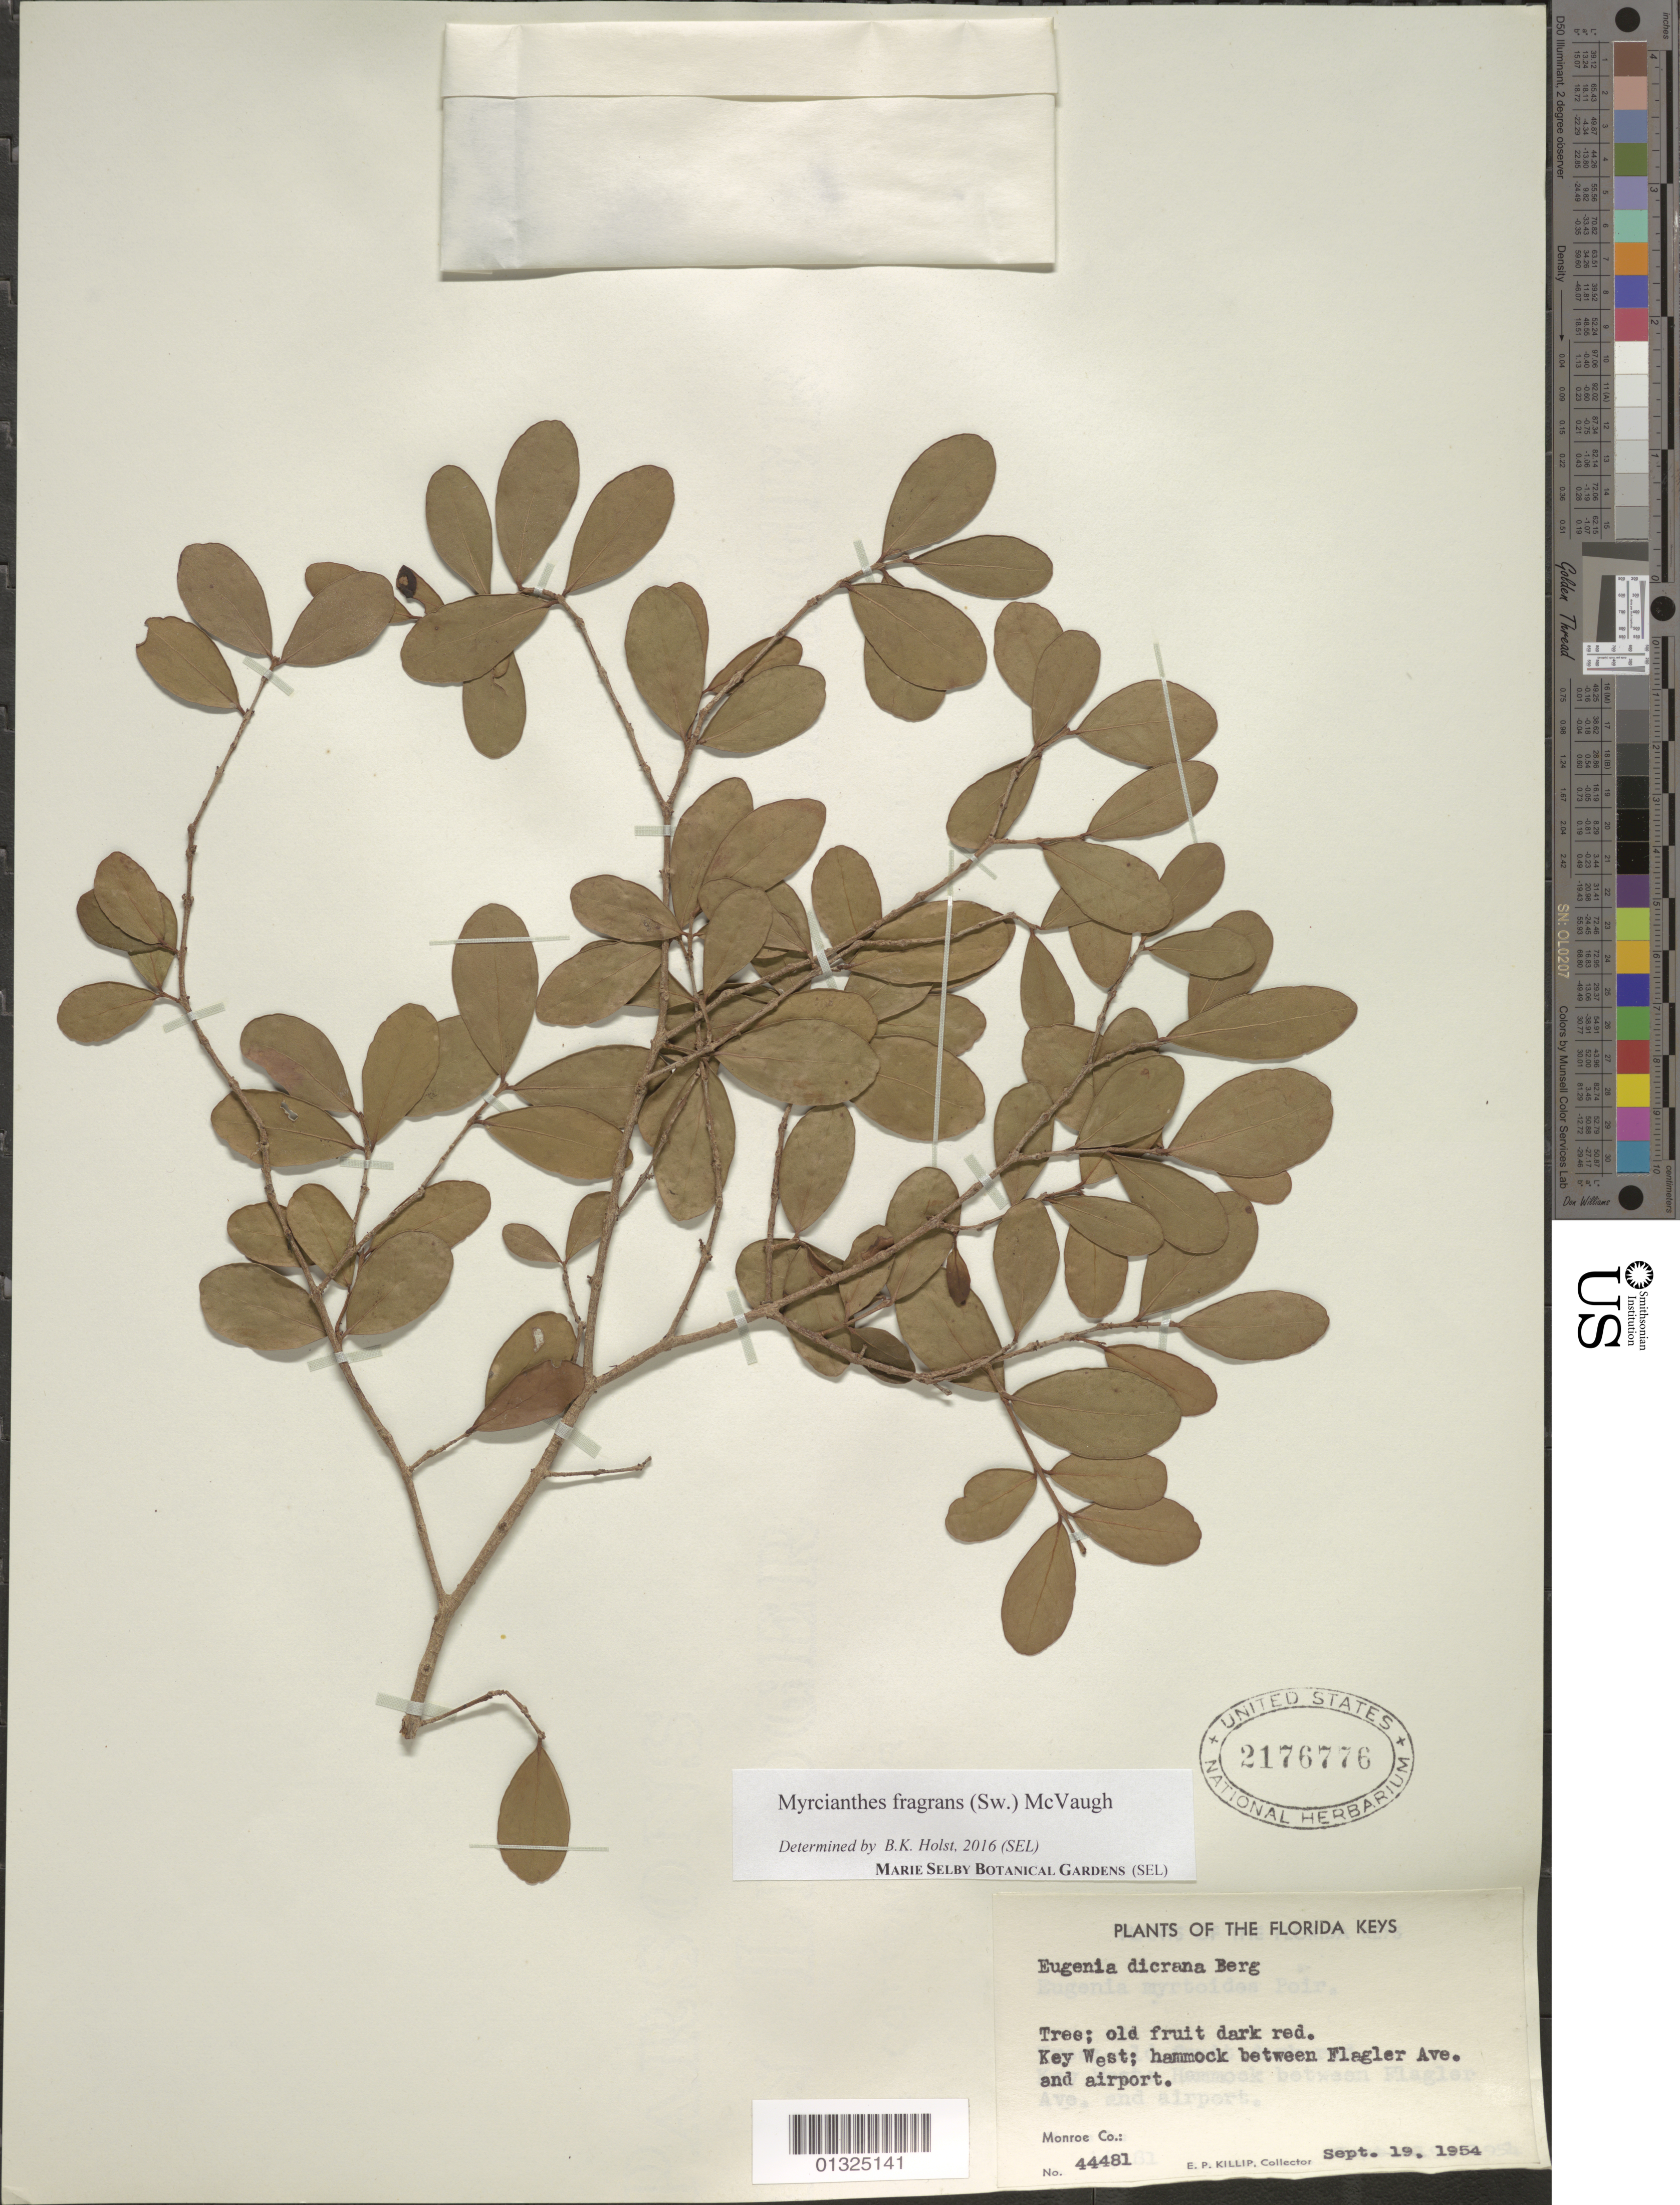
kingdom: Plantae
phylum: Tracheophyta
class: Magnoliopsida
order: Myrtales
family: Myrtaceae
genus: Myrcianthes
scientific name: Myrcianthes fragrans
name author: (Sw.) McVaugh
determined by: Holst, Bruce K.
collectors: E. P. Killip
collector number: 44481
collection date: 1954-09-19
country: United States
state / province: Florida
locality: Key West; hammock between Flagler Ave. and airport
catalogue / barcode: US 2176776